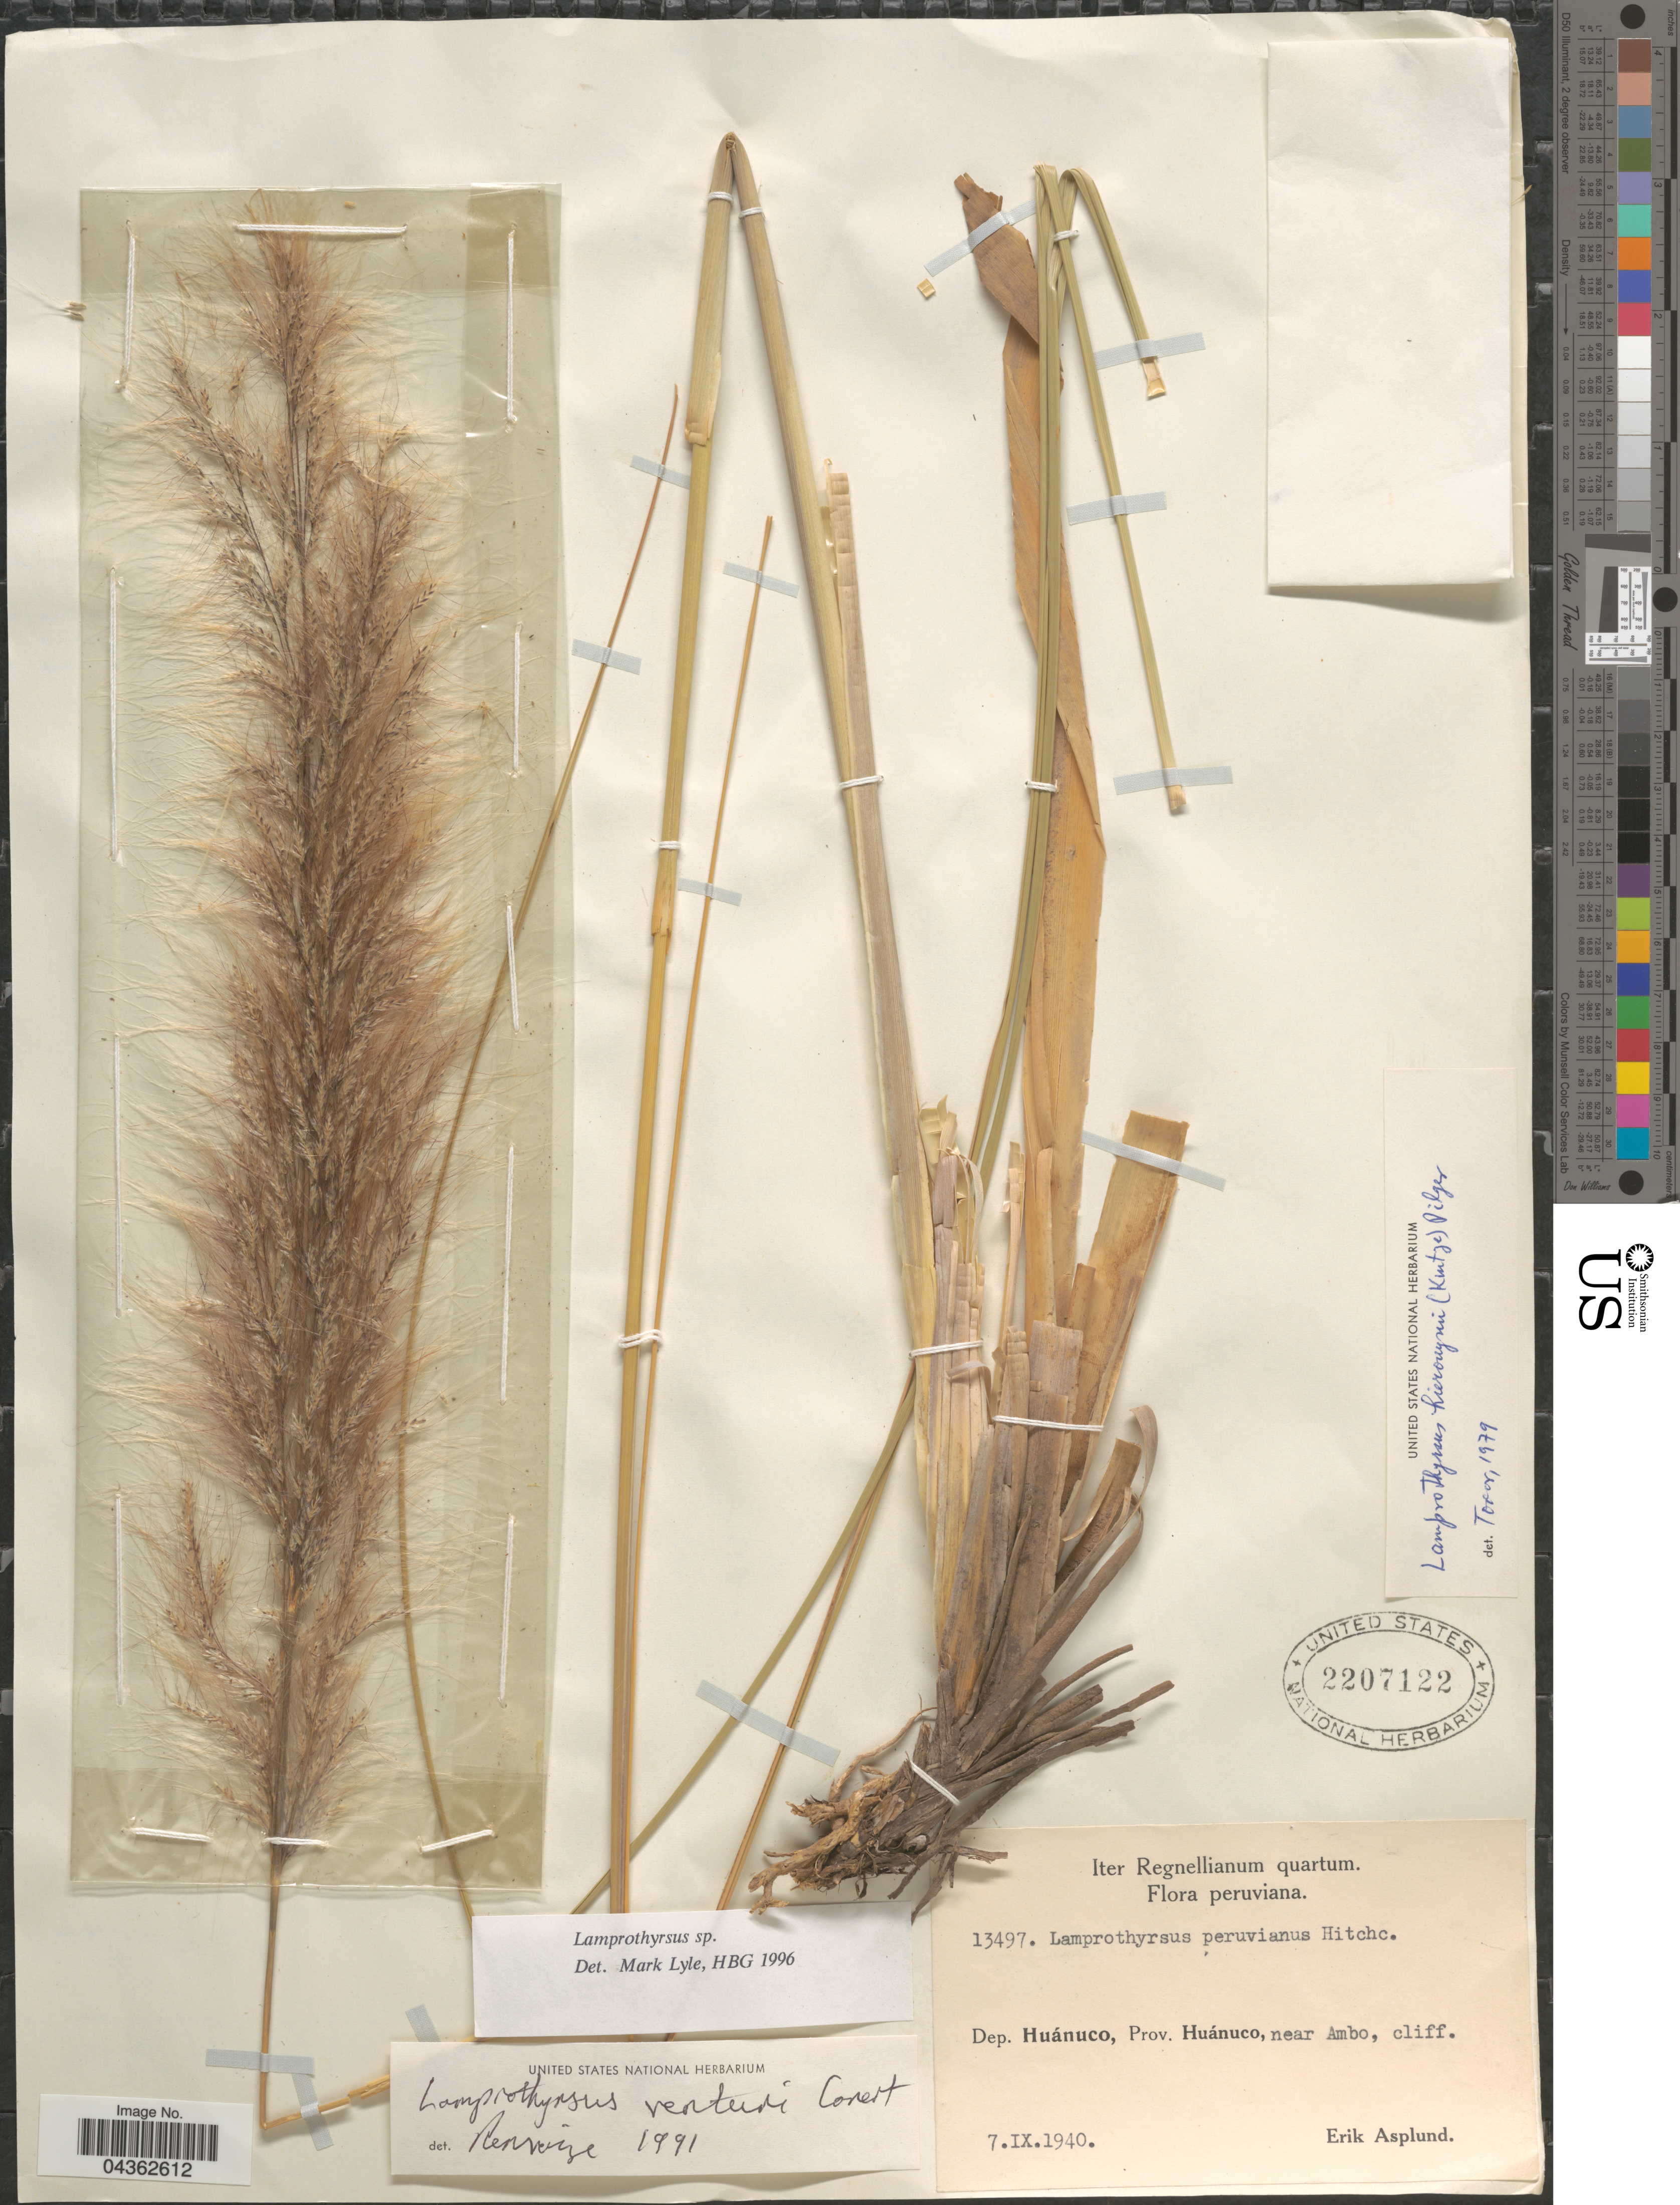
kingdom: Plantae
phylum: Tracheophyta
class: Liliopsida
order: Poales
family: Poaceae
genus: Cortaderia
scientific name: Cortaderia hieronymi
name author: (Kuntze) H.P. Linder & N.P. Barker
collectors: E. Asplund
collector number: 13497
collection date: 1940-09-07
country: Peru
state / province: Huánuco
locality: Iter Regnellianum quartum. Dep. Huánuco, Prov. Huánuco, near Ambo, cliff.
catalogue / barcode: US 2207122